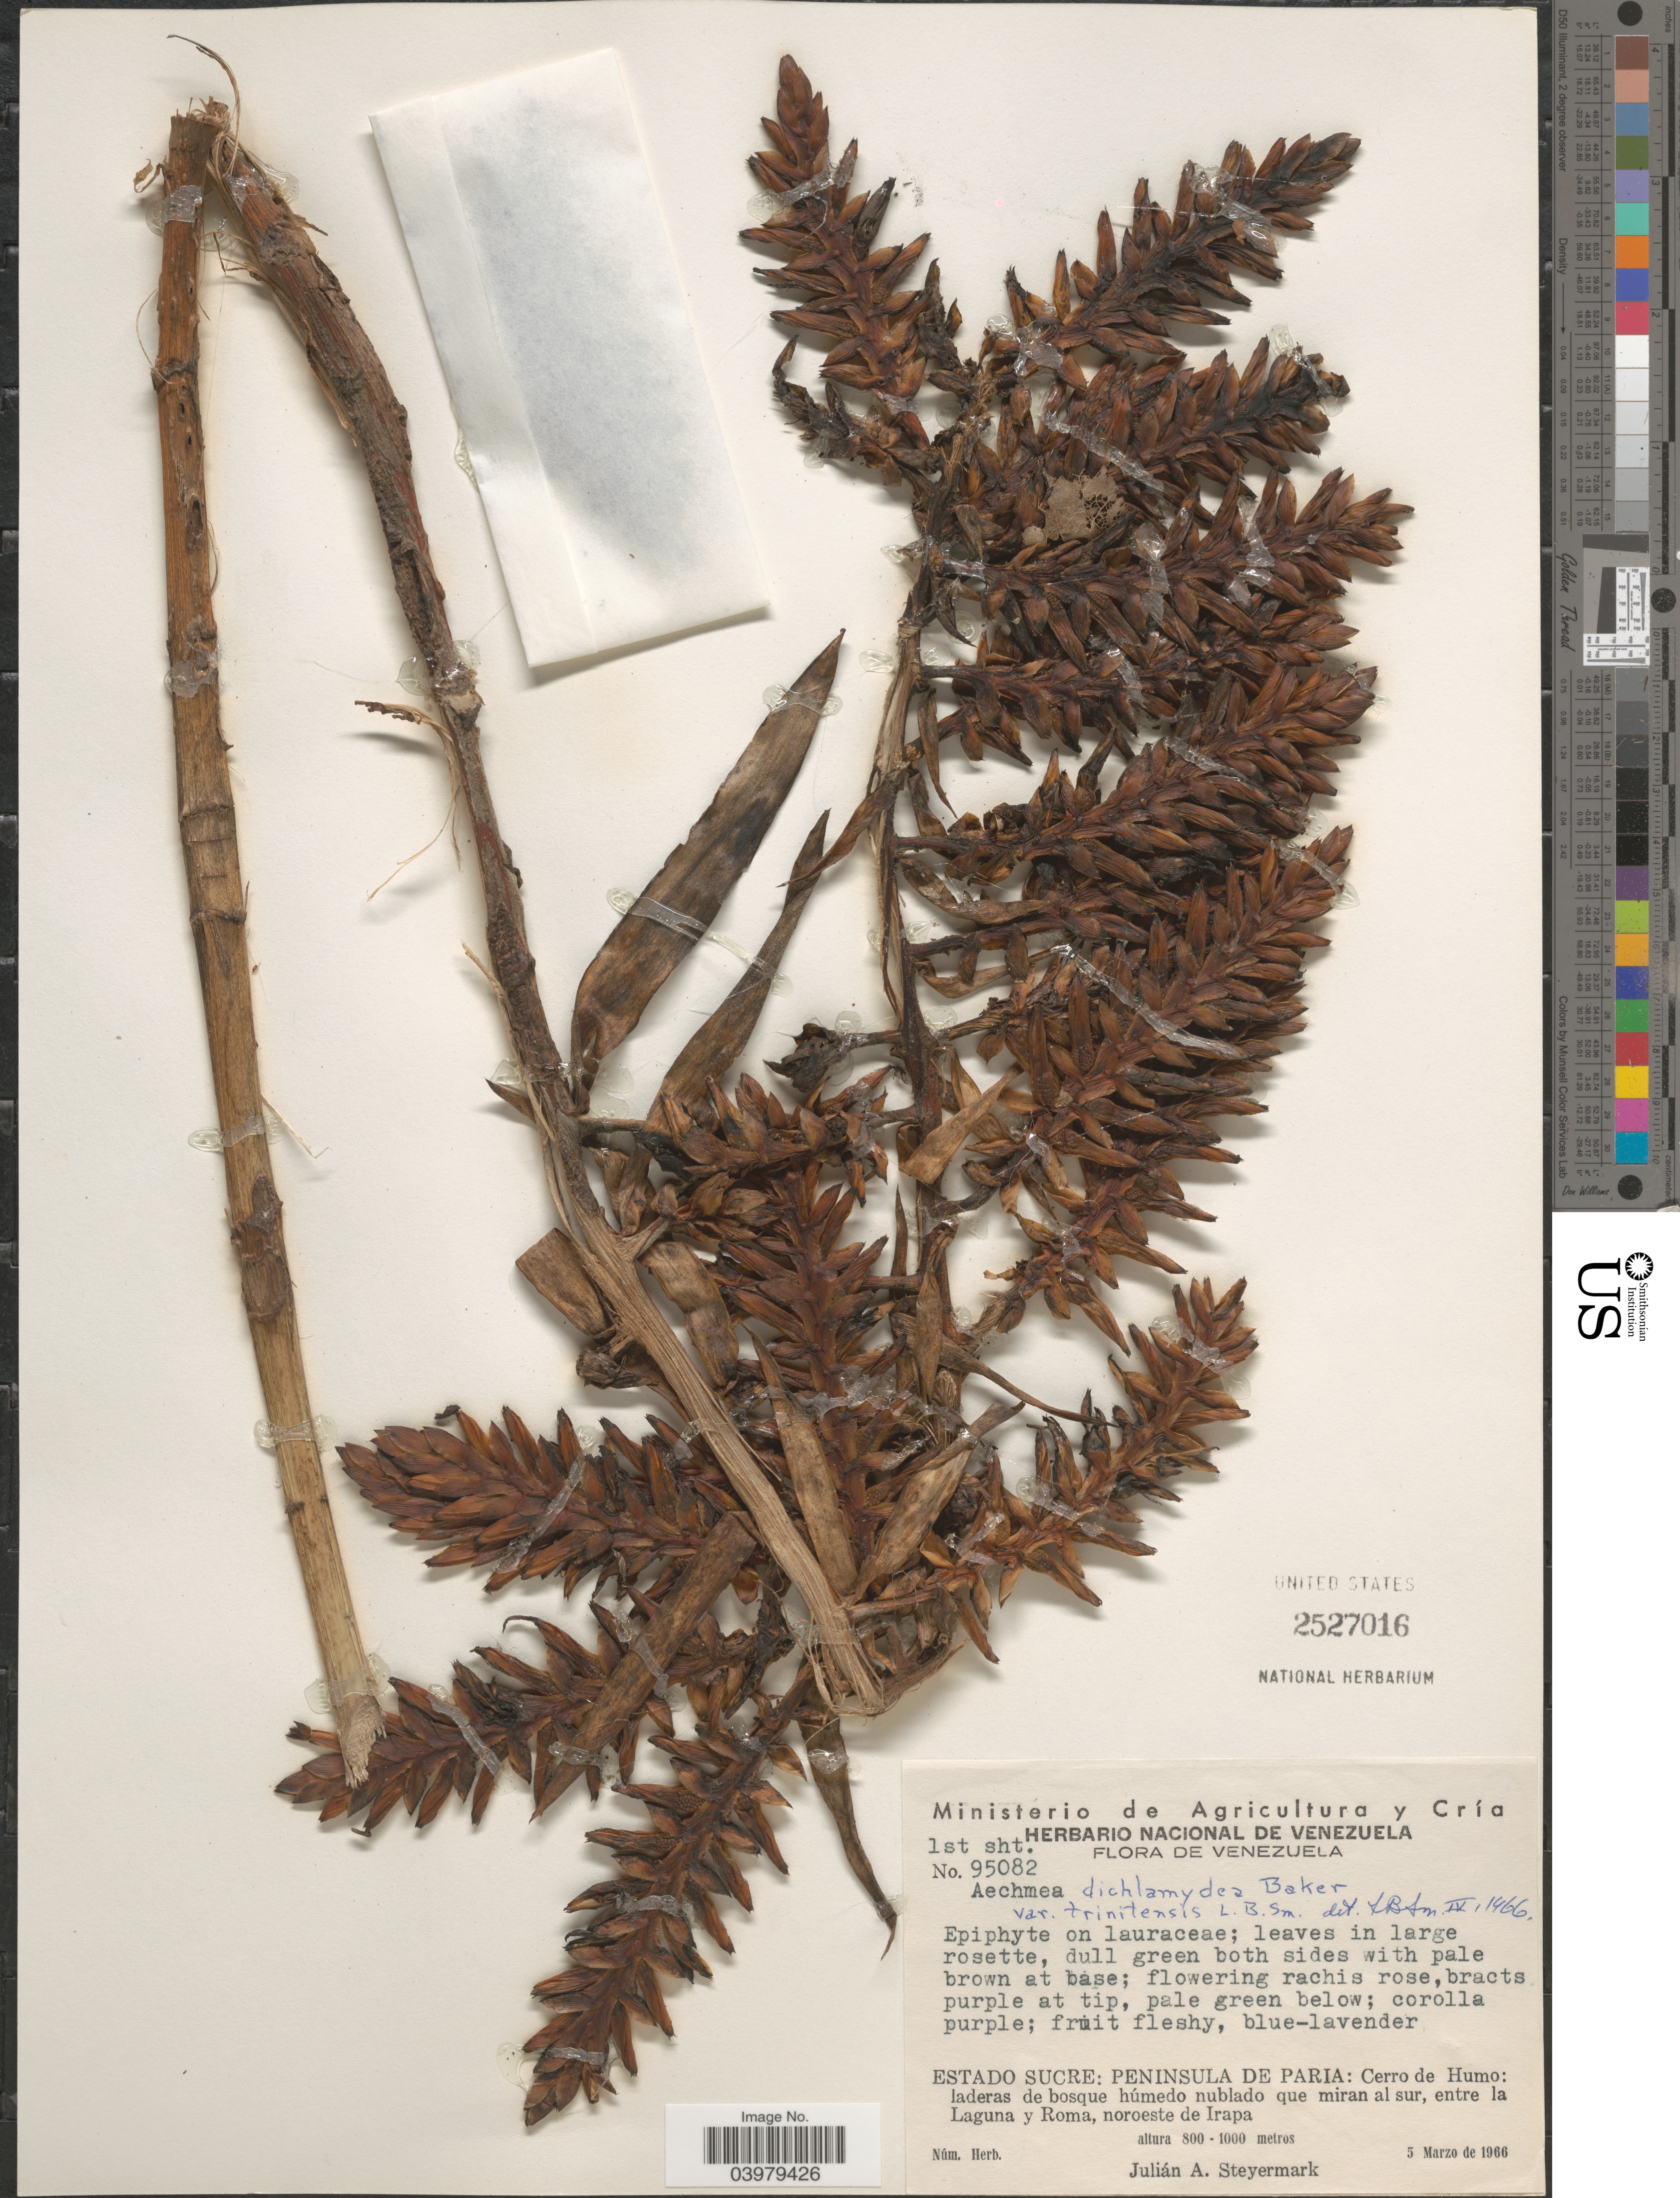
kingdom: Plantae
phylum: Tracheophyta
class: Liliopsida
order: Poales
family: Bromeliaceae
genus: Aechmea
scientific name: Aechmea dichlamydea var. trinitensis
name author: L.B. Sm.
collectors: J. Steyermark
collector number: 95082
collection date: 1966-03-05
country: Venezuela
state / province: Sucre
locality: Peninsula de Paria: Cerro de Humo: laderas de bosque húmedo nublado que miran al sur, entre la Laguna y Roma, noroeste de Irapa.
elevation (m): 800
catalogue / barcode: US 2527016